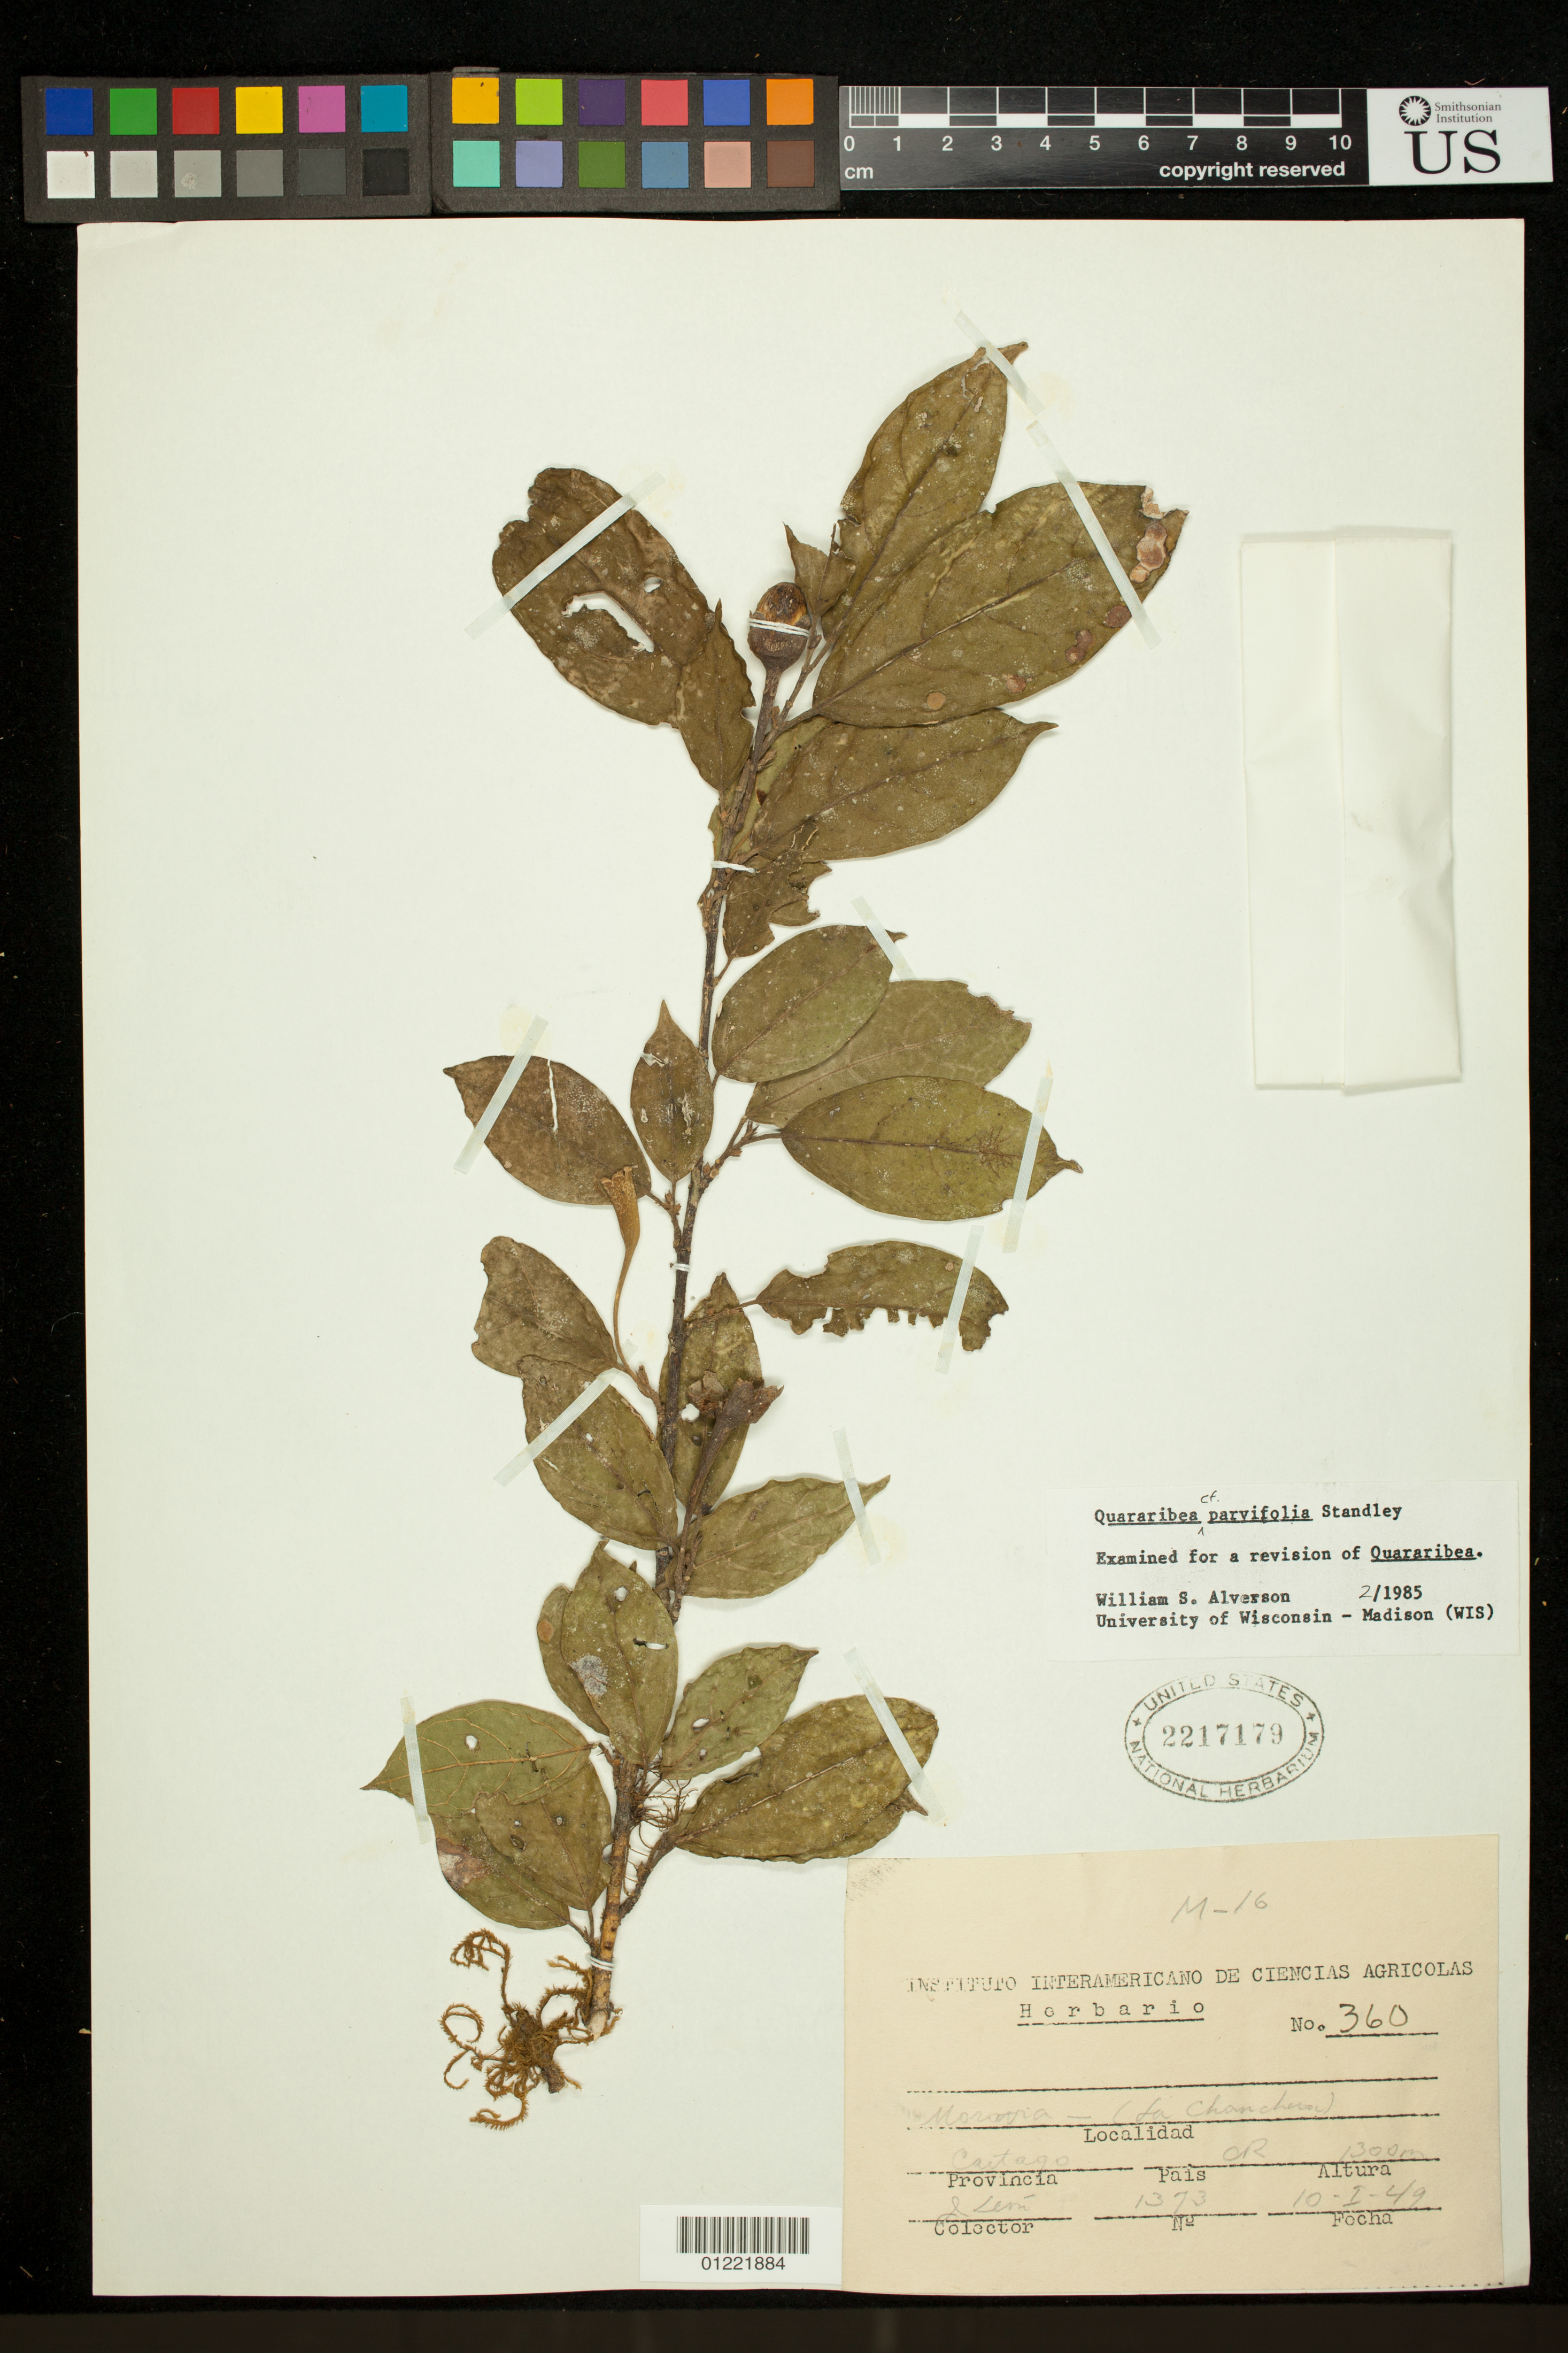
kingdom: Plantae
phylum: Tracheophyta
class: Magnoliopsida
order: Malvales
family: Malvaceae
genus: Quararibea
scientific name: Quararibea parviflora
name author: Lundell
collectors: J. León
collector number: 1373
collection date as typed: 10 Jan 1949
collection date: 1949-01-10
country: Costa Rica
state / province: Cartago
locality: Morana - La Chanchera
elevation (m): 1300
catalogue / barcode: US 2217179